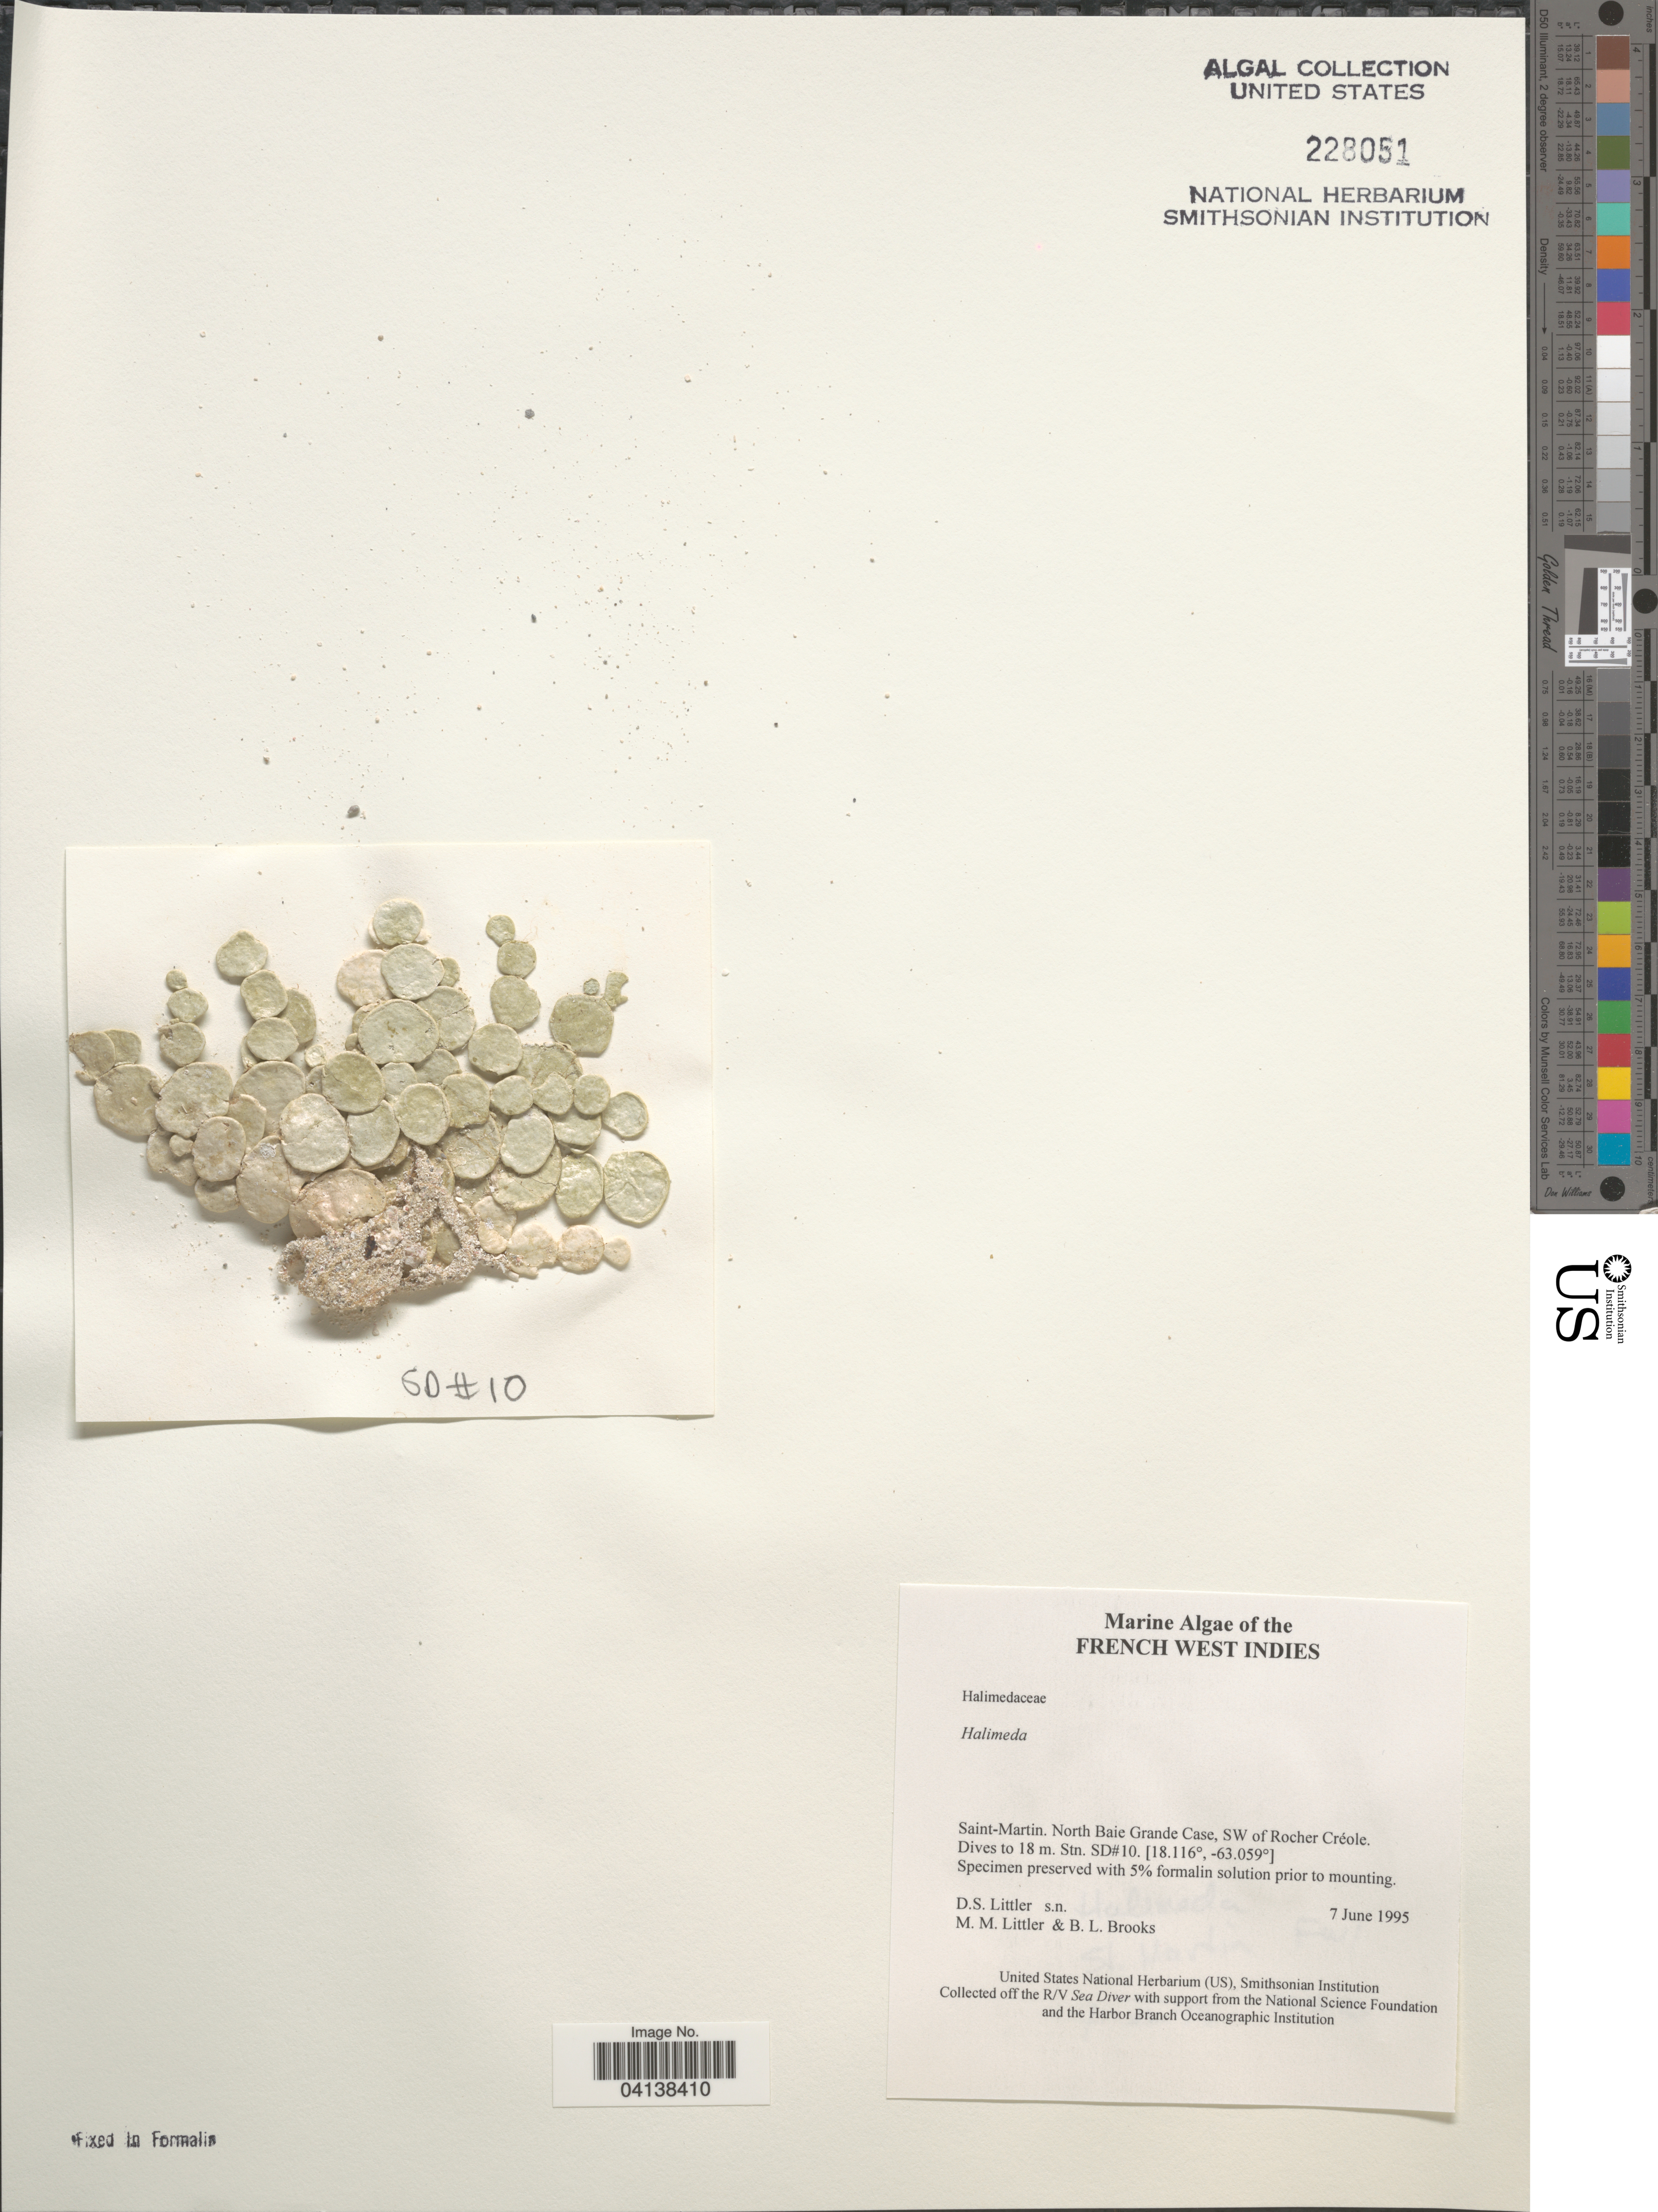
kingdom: Plantae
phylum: Chlorophyta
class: Ulvophyceae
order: Bryopsidales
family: Halimedaceae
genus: Halimeda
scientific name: Halimeda sp.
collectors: D. S. Littler & B. Brooks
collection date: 1995-06-07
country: Saint Martin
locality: French West Indies. Saint-Martin. North Baie Grande Case, SW of Rocher Créole. Stn. SD#10.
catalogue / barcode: US 228051